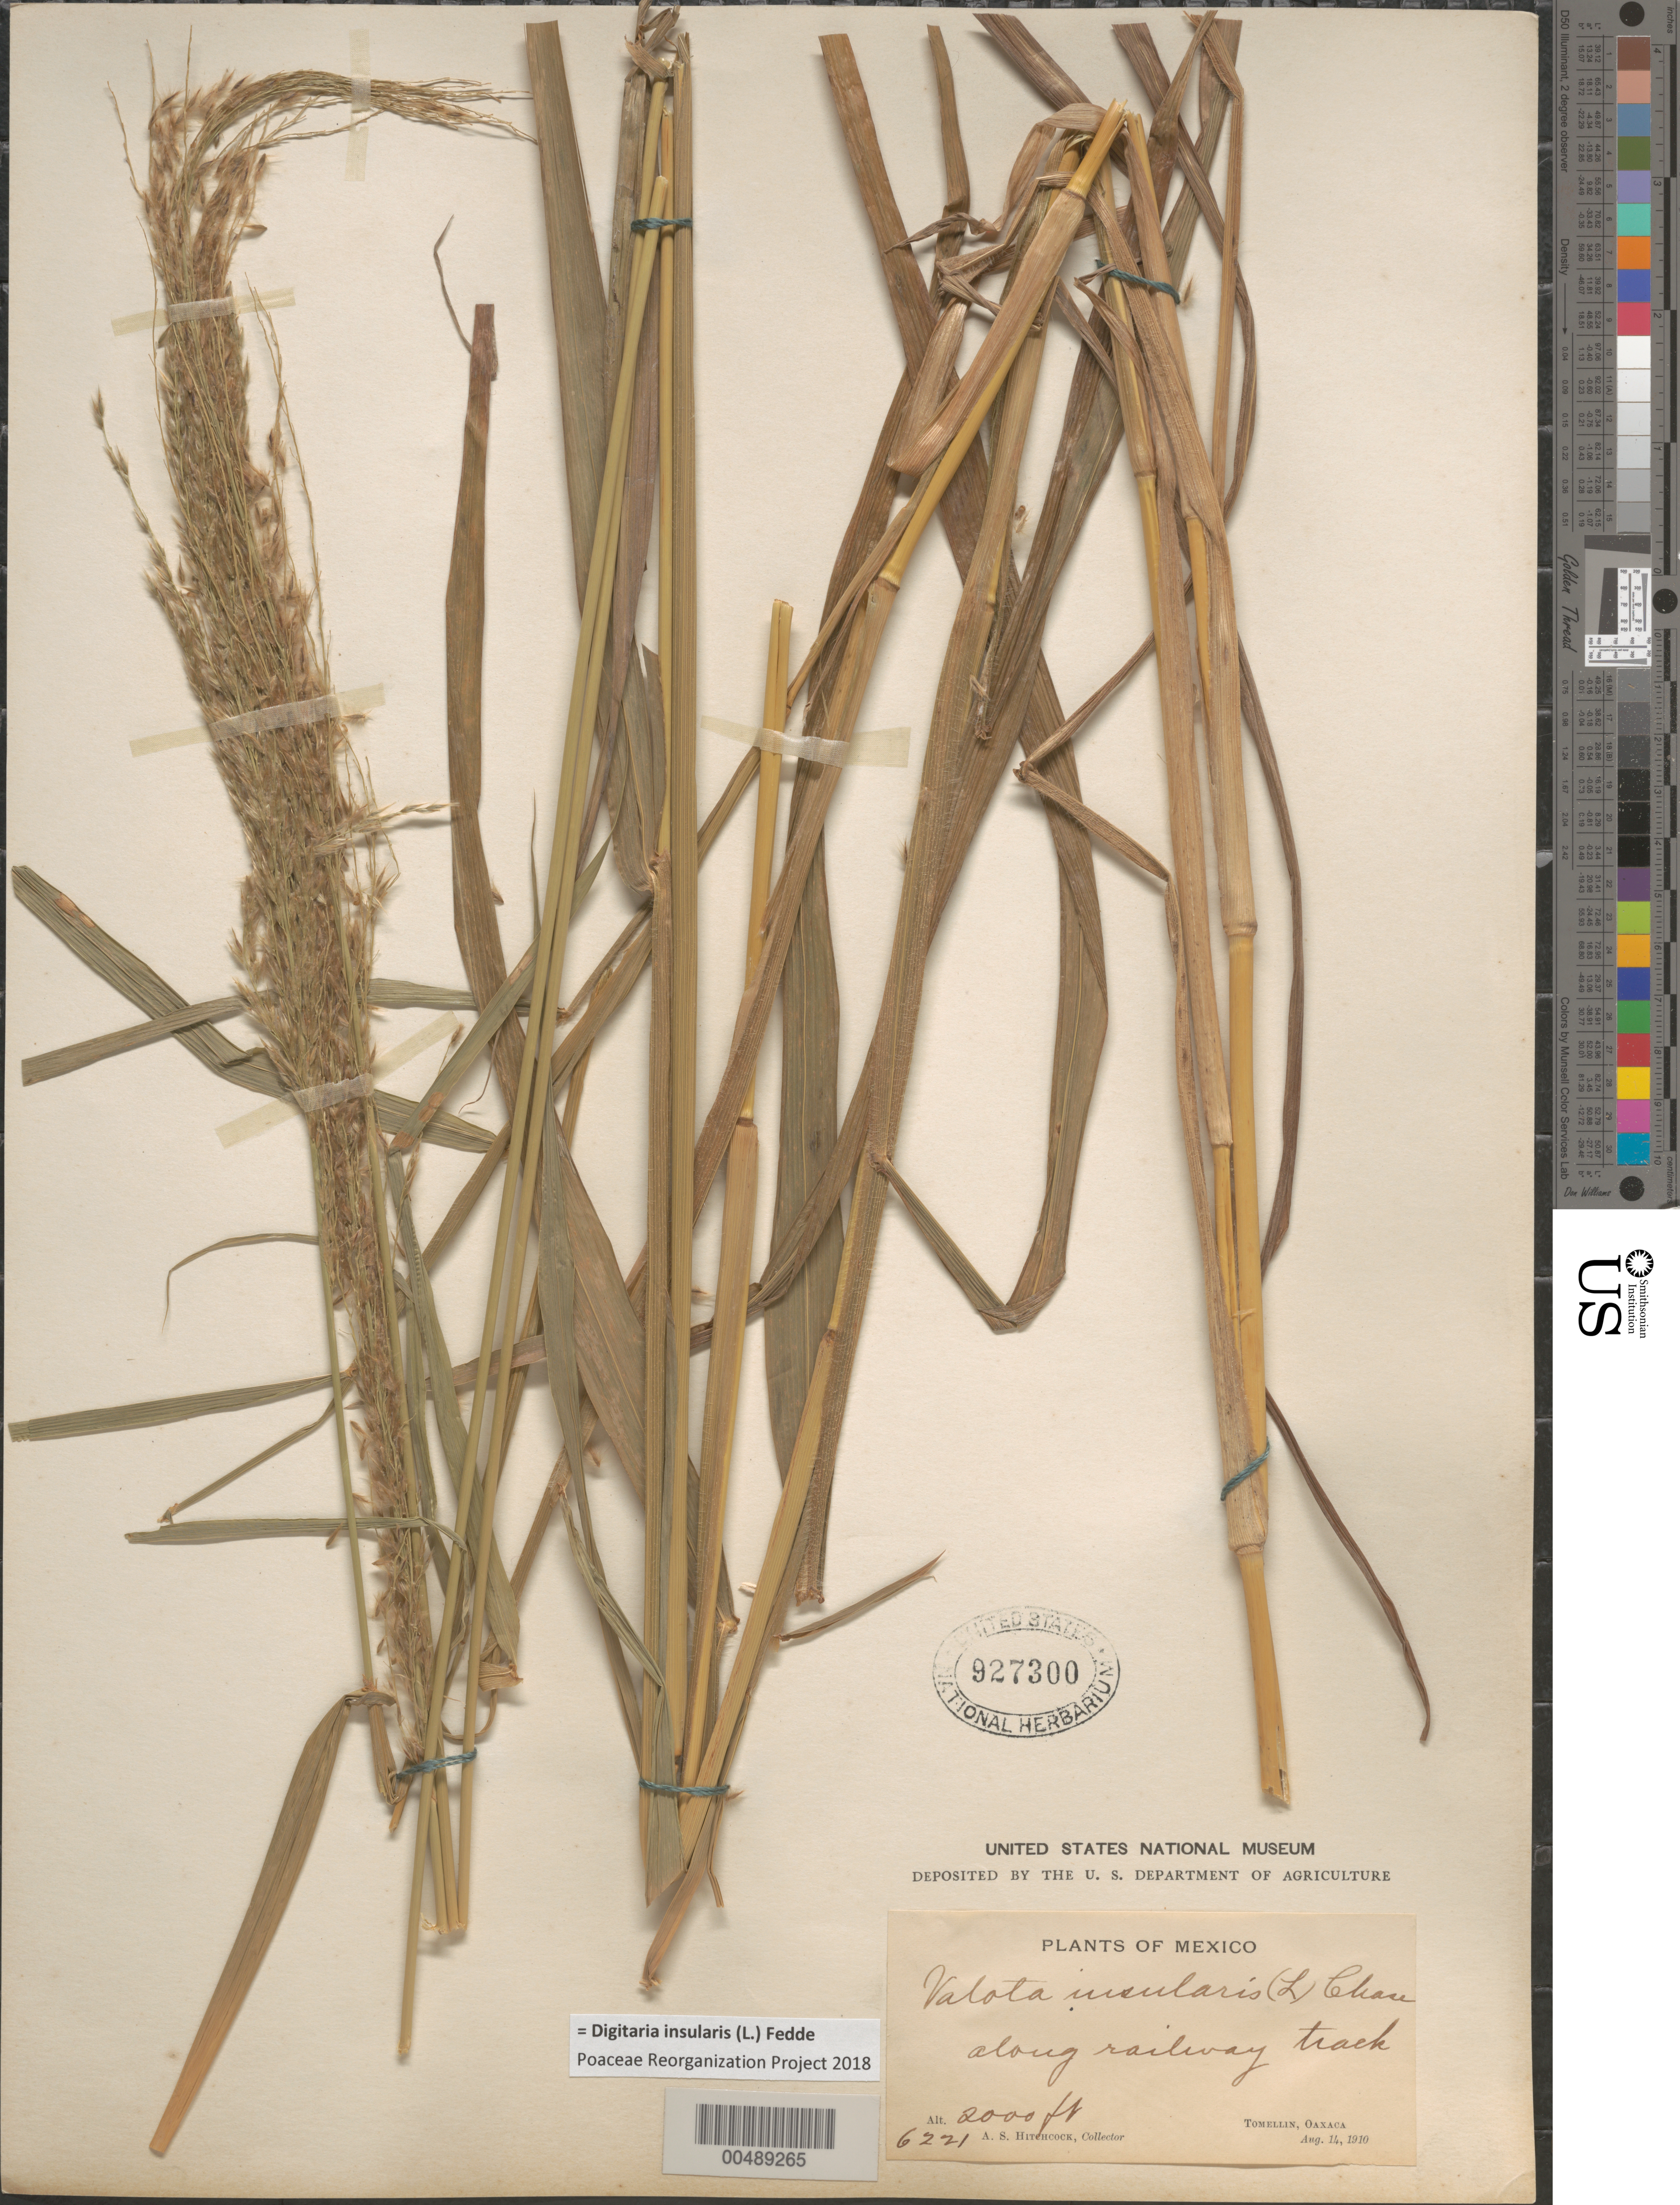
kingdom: Plantae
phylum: Tracheophyta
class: Liliopsida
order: Poales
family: Poaceae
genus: Digitaria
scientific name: Digitaria insularis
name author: (L.) Fedde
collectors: A. S. Hitchcock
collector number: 6221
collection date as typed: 14 Aug 1910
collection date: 1910-08-14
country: Mexico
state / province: Oaxaca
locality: Tomellin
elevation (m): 610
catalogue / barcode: US 927300